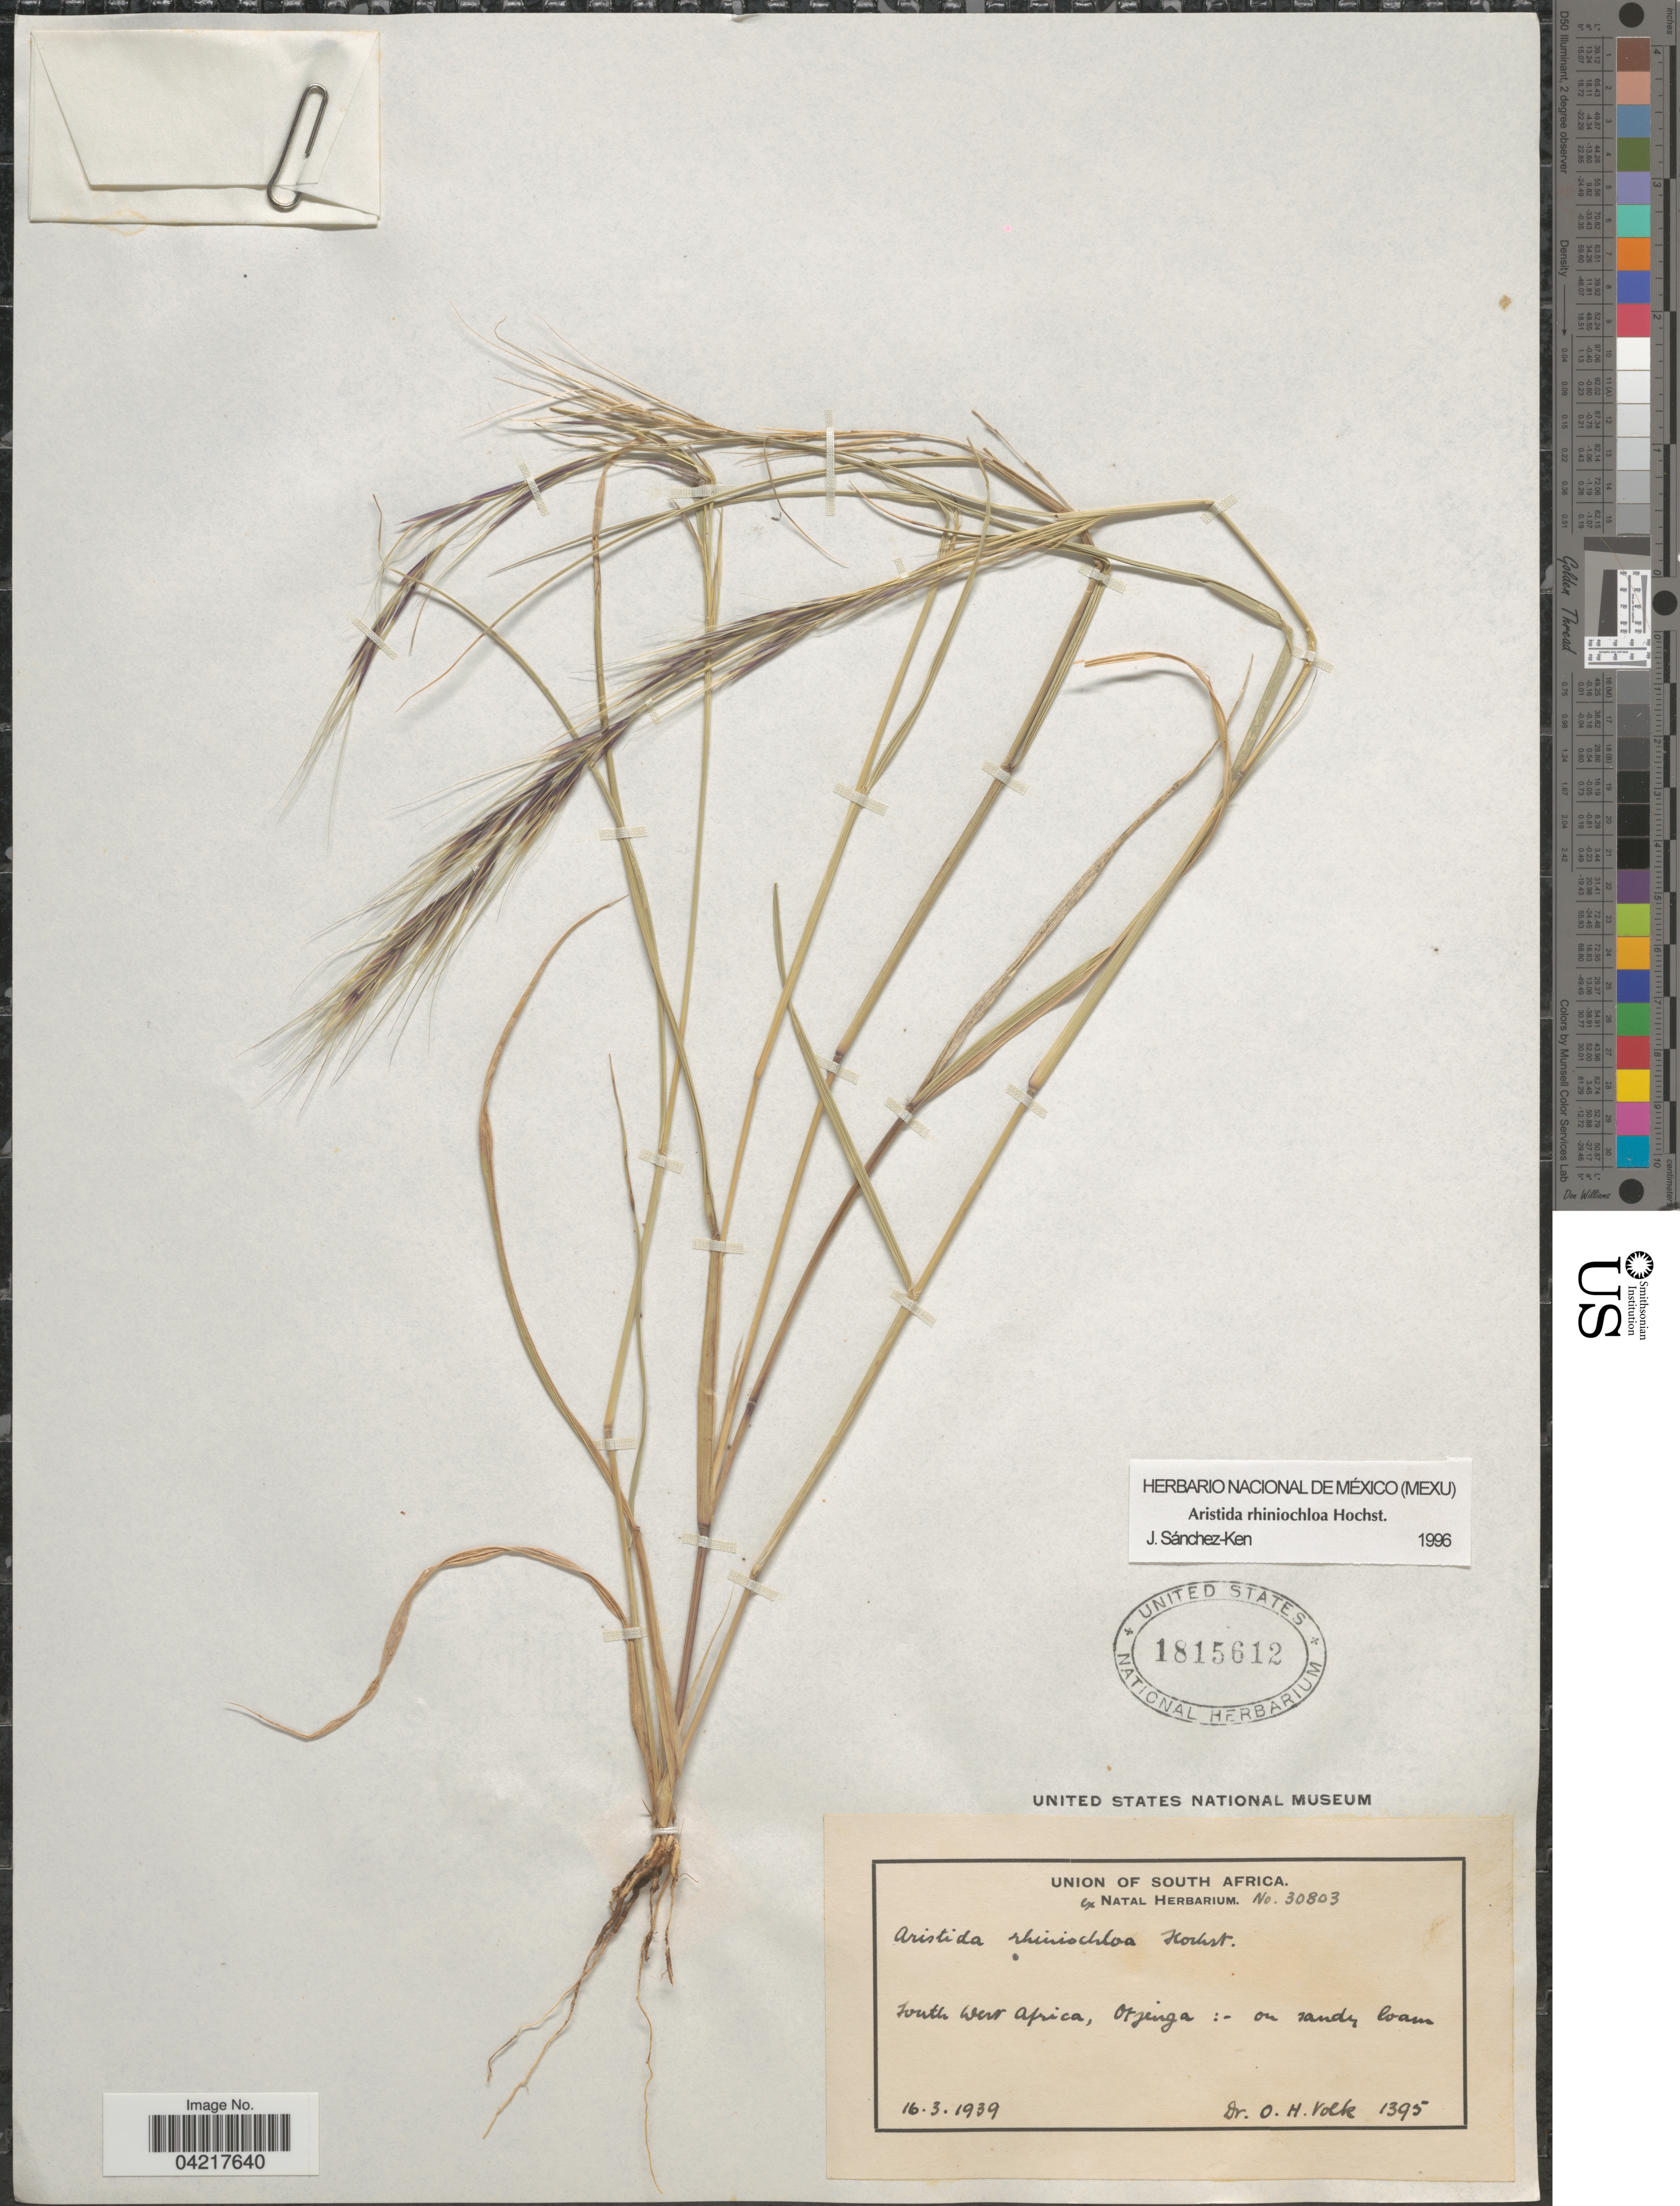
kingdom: Plantae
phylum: Tracheophyta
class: Liliopsida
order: Poales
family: Poaceae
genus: Aristida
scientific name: Aristida rhiniochloa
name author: Hochst.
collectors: O. Volk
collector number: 1395/30803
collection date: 1939-03-16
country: Namibia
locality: South West Africa, Otjenga: on sandy loam.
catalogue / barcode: US 1815612